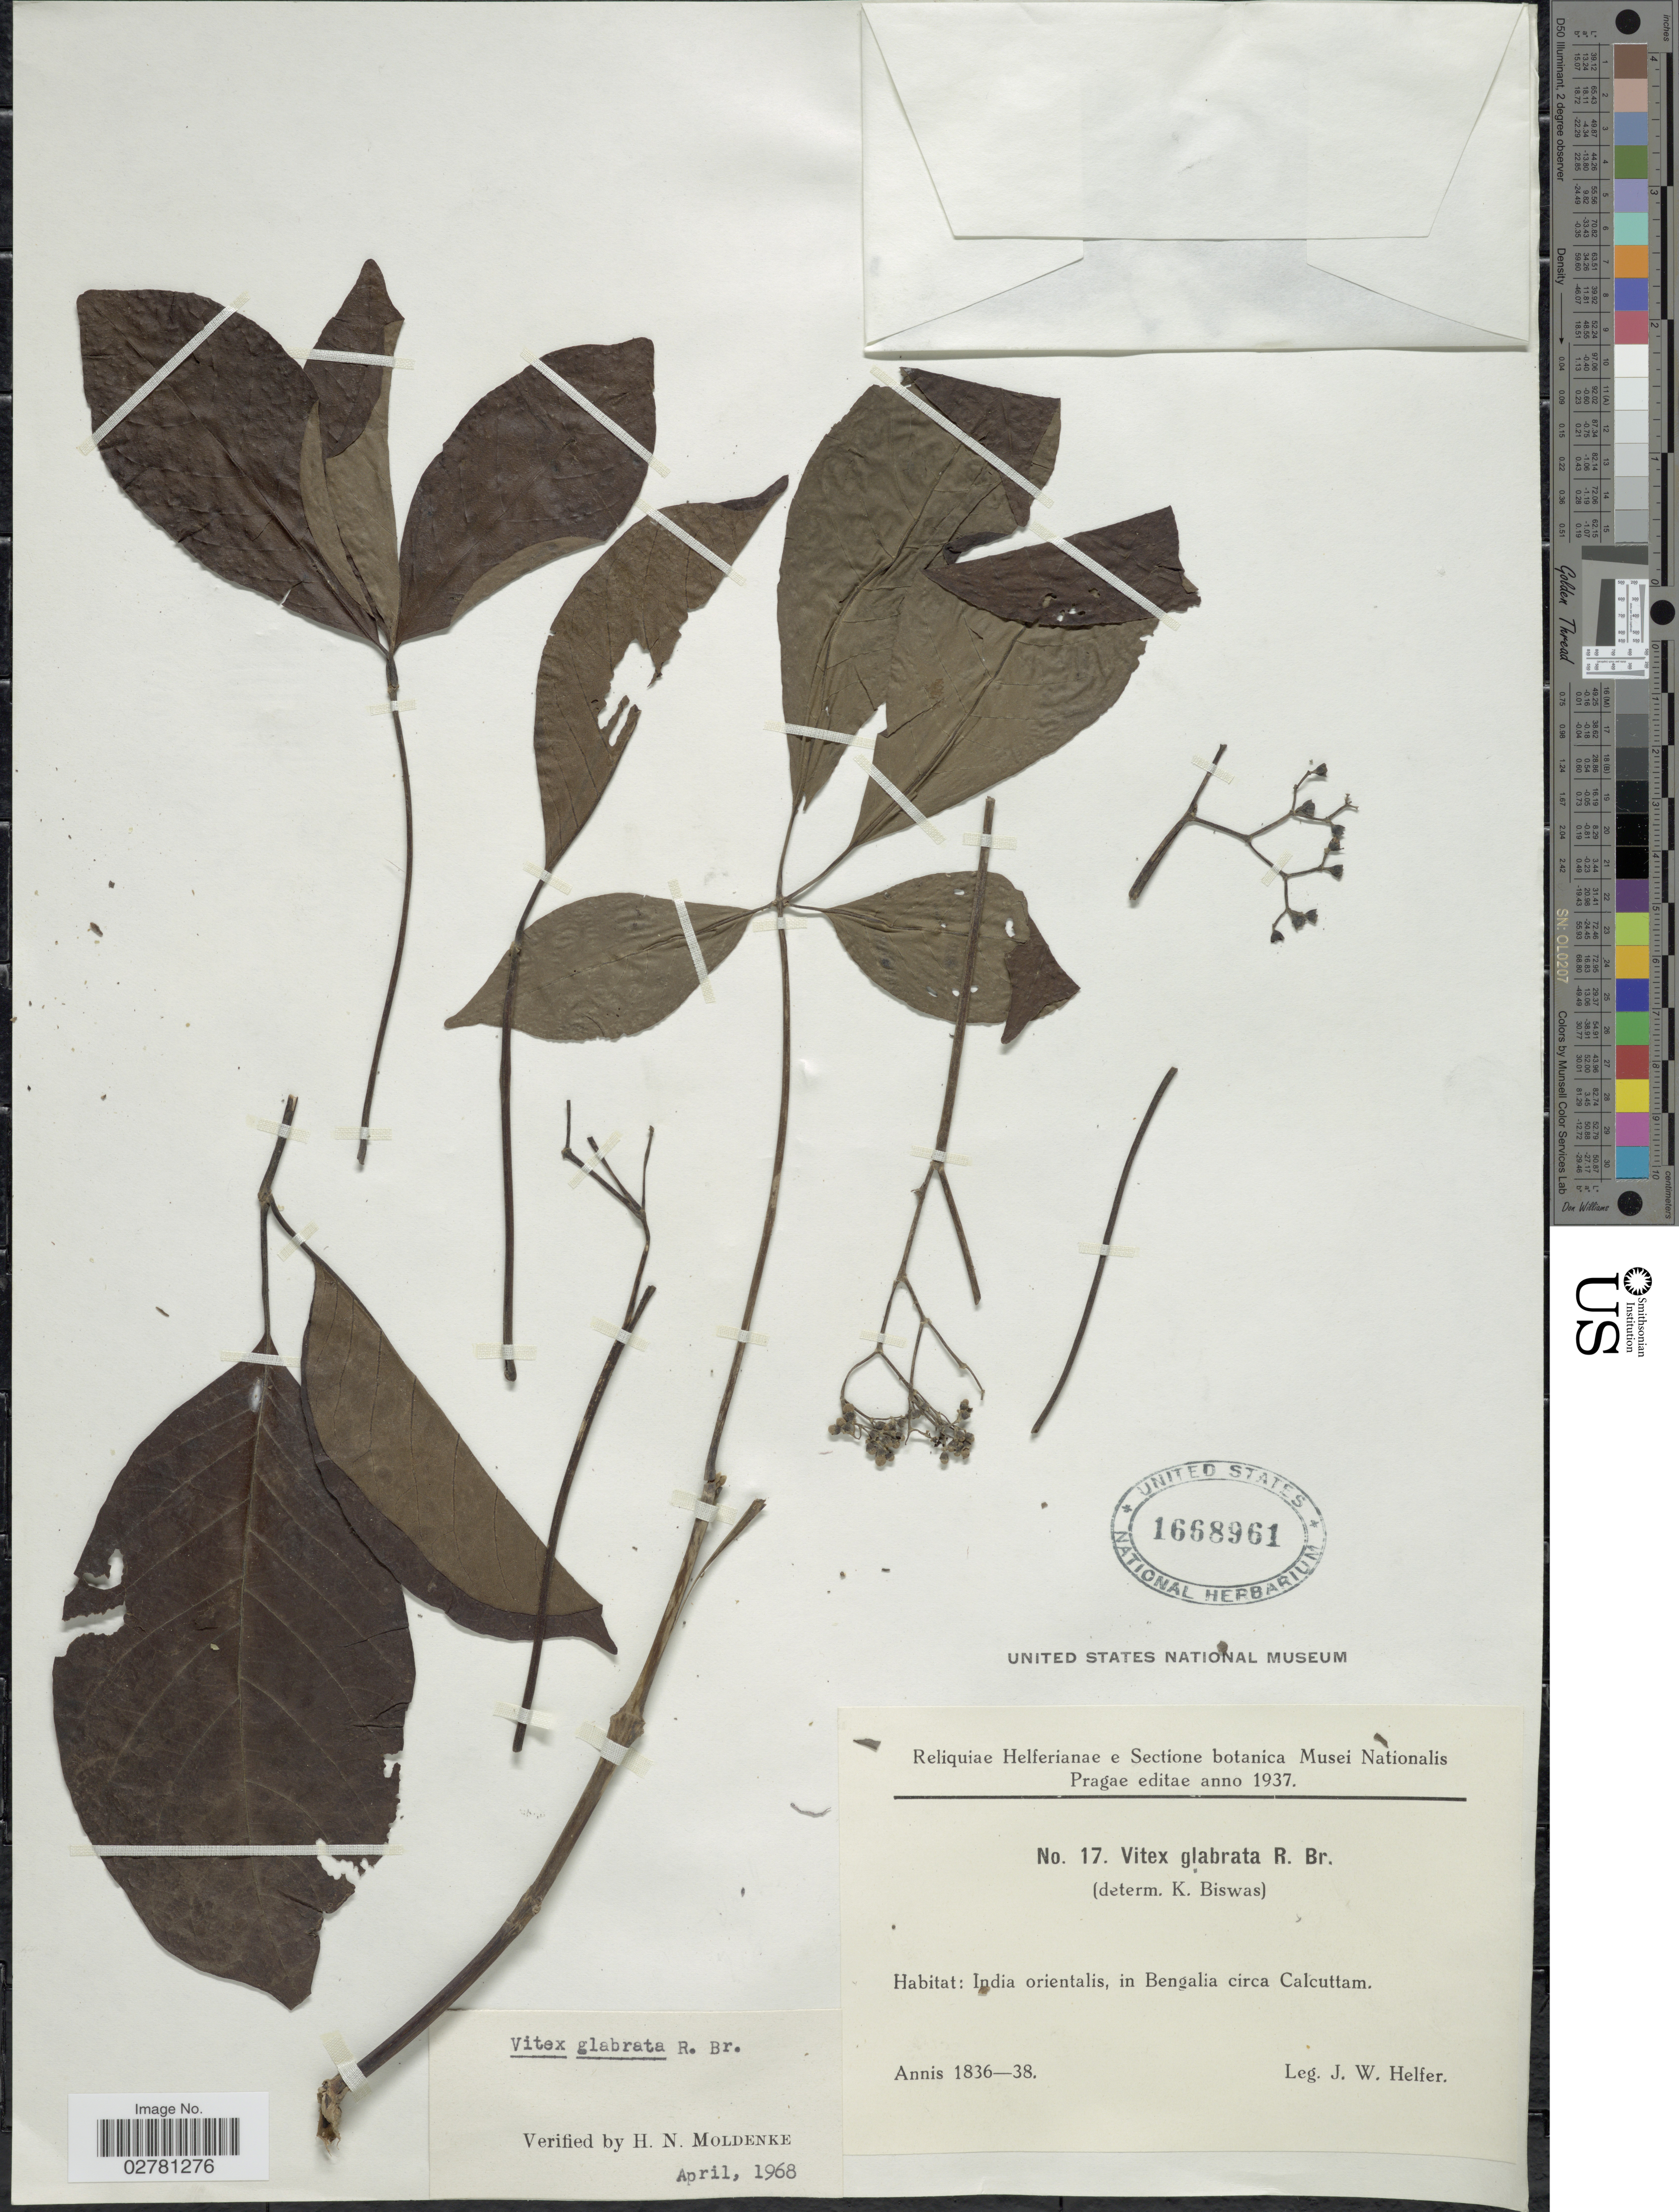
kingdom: Plantae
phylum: Tracheophyta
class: Magnoliopsida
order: Lamiales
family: Lamiaceae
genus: Vitex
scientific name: Vitex glabrata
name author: R. Br.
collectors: J. W. Helfer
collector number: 17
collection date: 1836/1838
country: India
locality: India orientalis, in Bengalia circa Calcuttam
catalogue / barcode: US 1668961